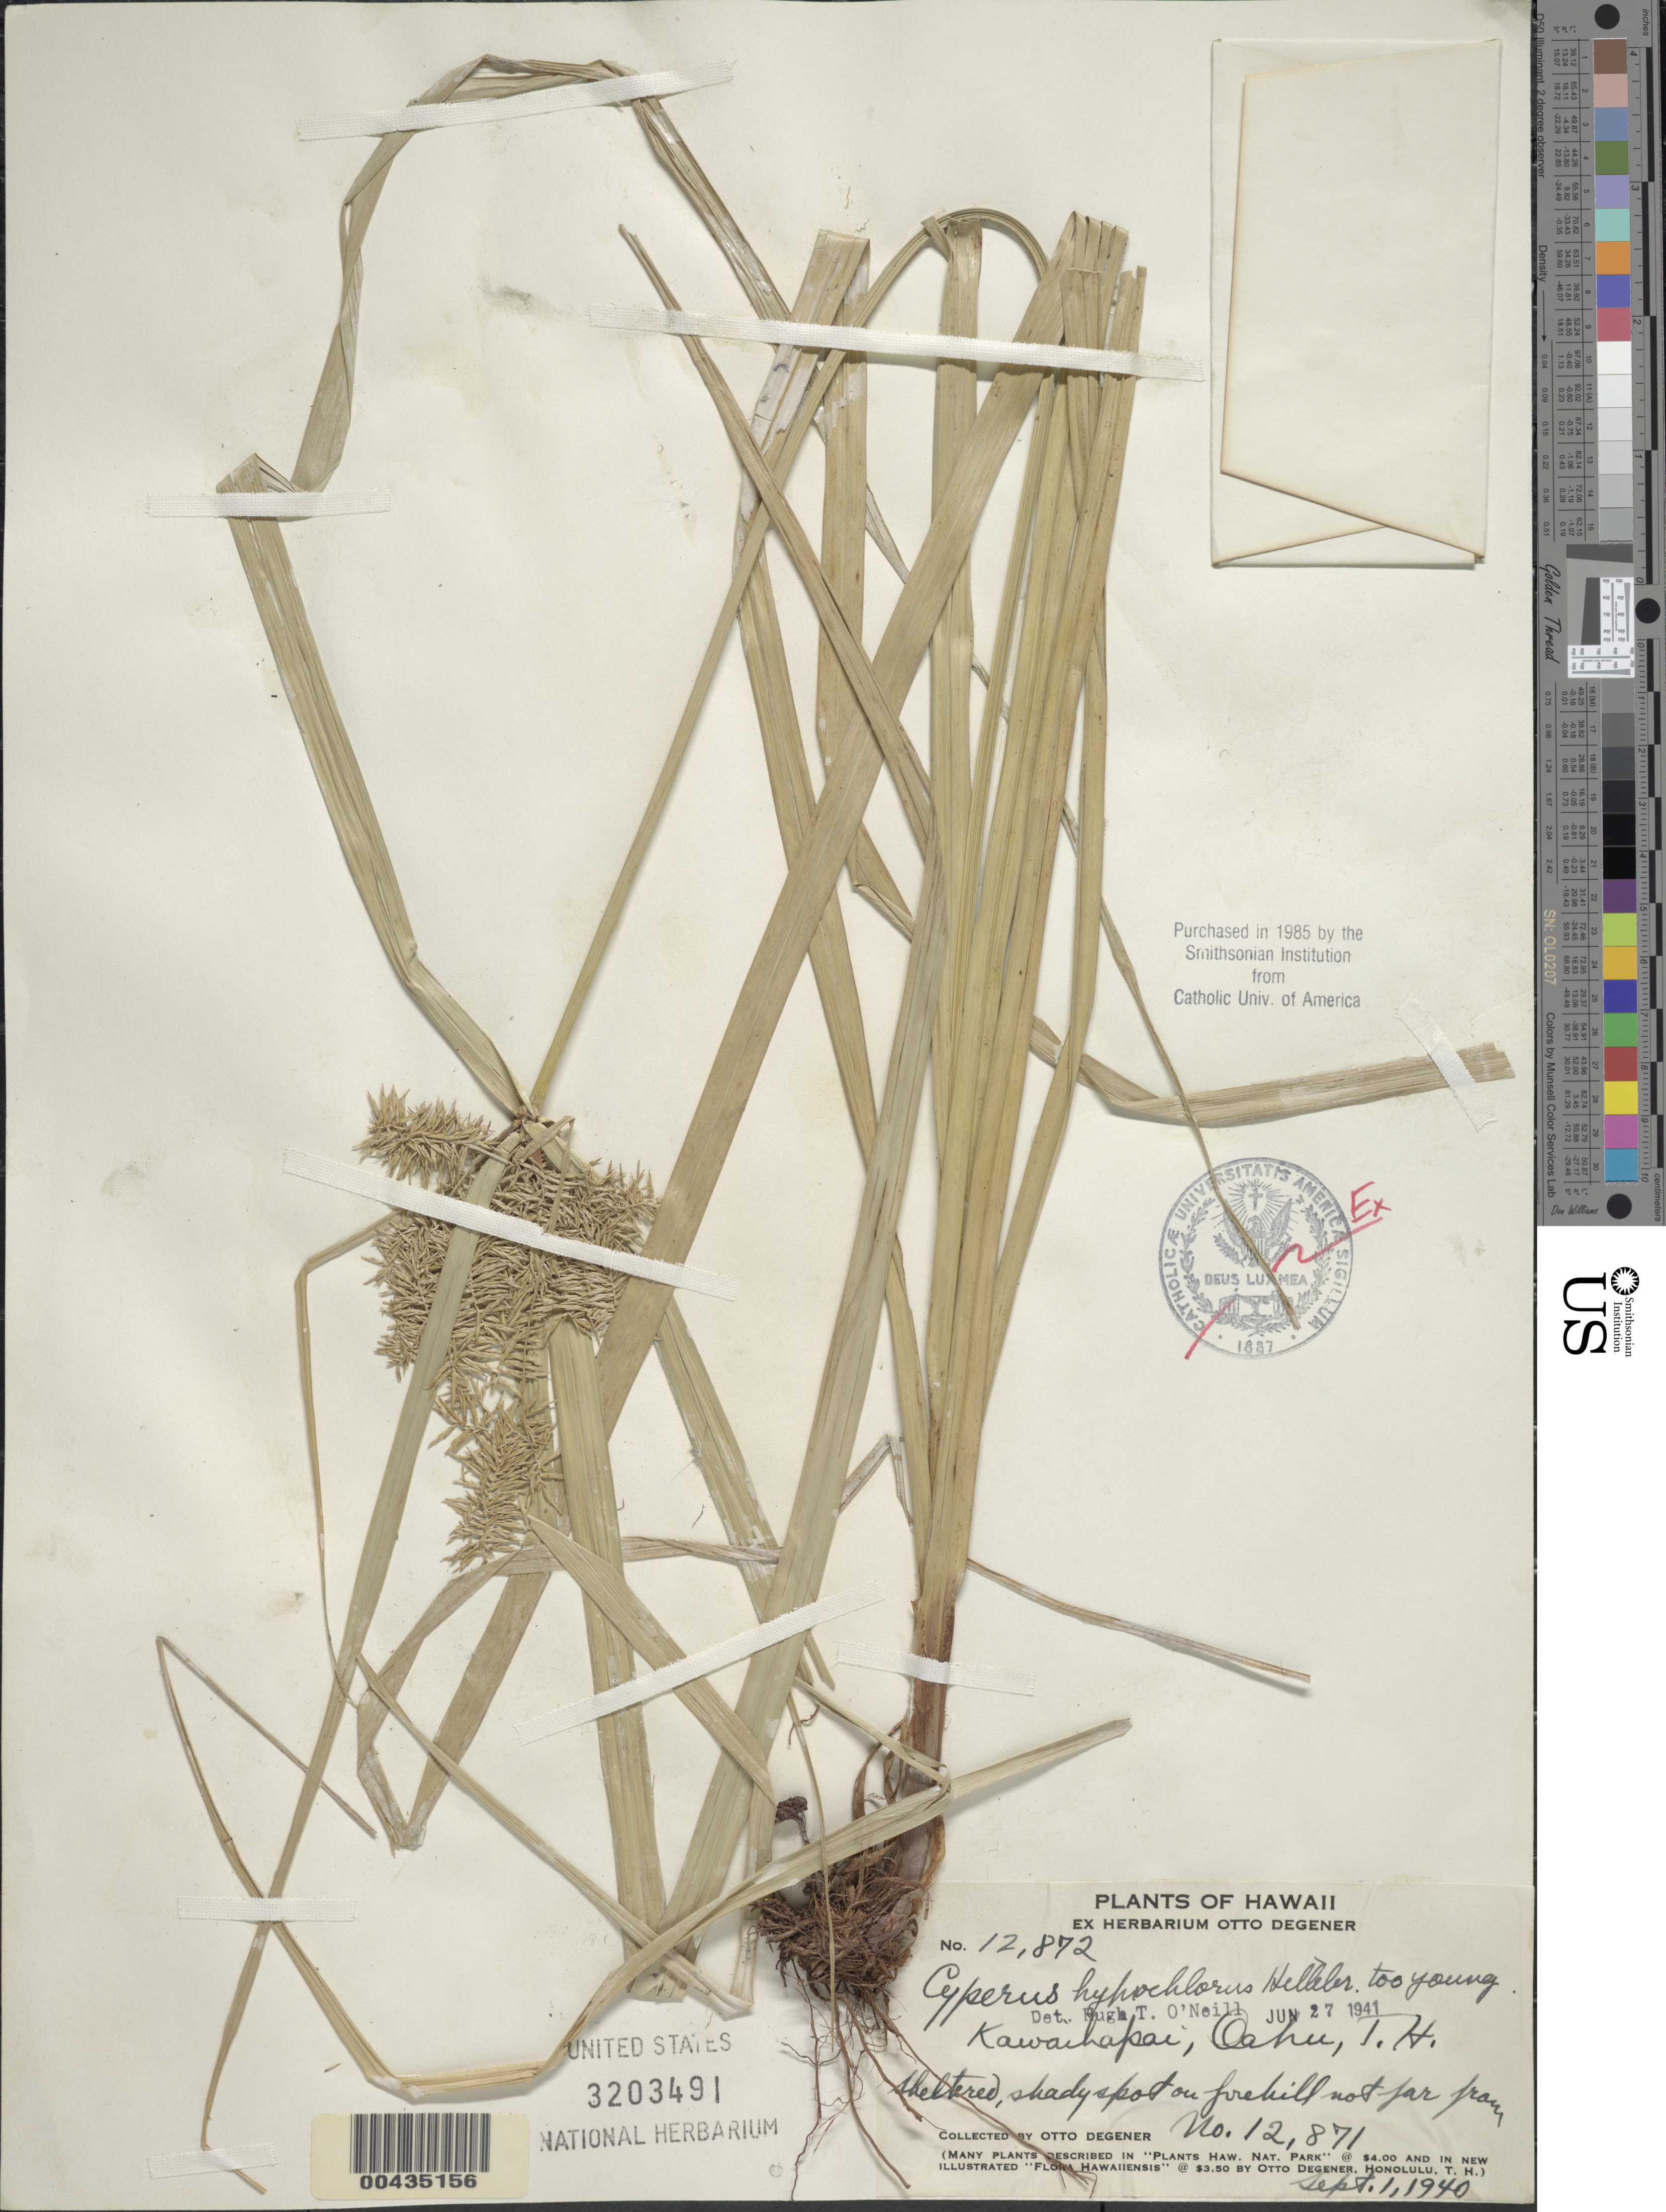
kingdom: Plantae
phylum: Tracheophyta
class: Liliopsida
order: Poales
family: Cyperaceae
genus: Cyperus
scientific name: Cyperus hypochlorus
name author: Hillebr.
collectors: O. Degener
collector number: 12872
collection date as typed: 1 Sep 1940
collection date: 1940-09-01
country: United States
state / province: Hawaii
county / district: Honolulu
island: Oahu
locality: Kawaihapai.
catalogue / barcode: US 3203491